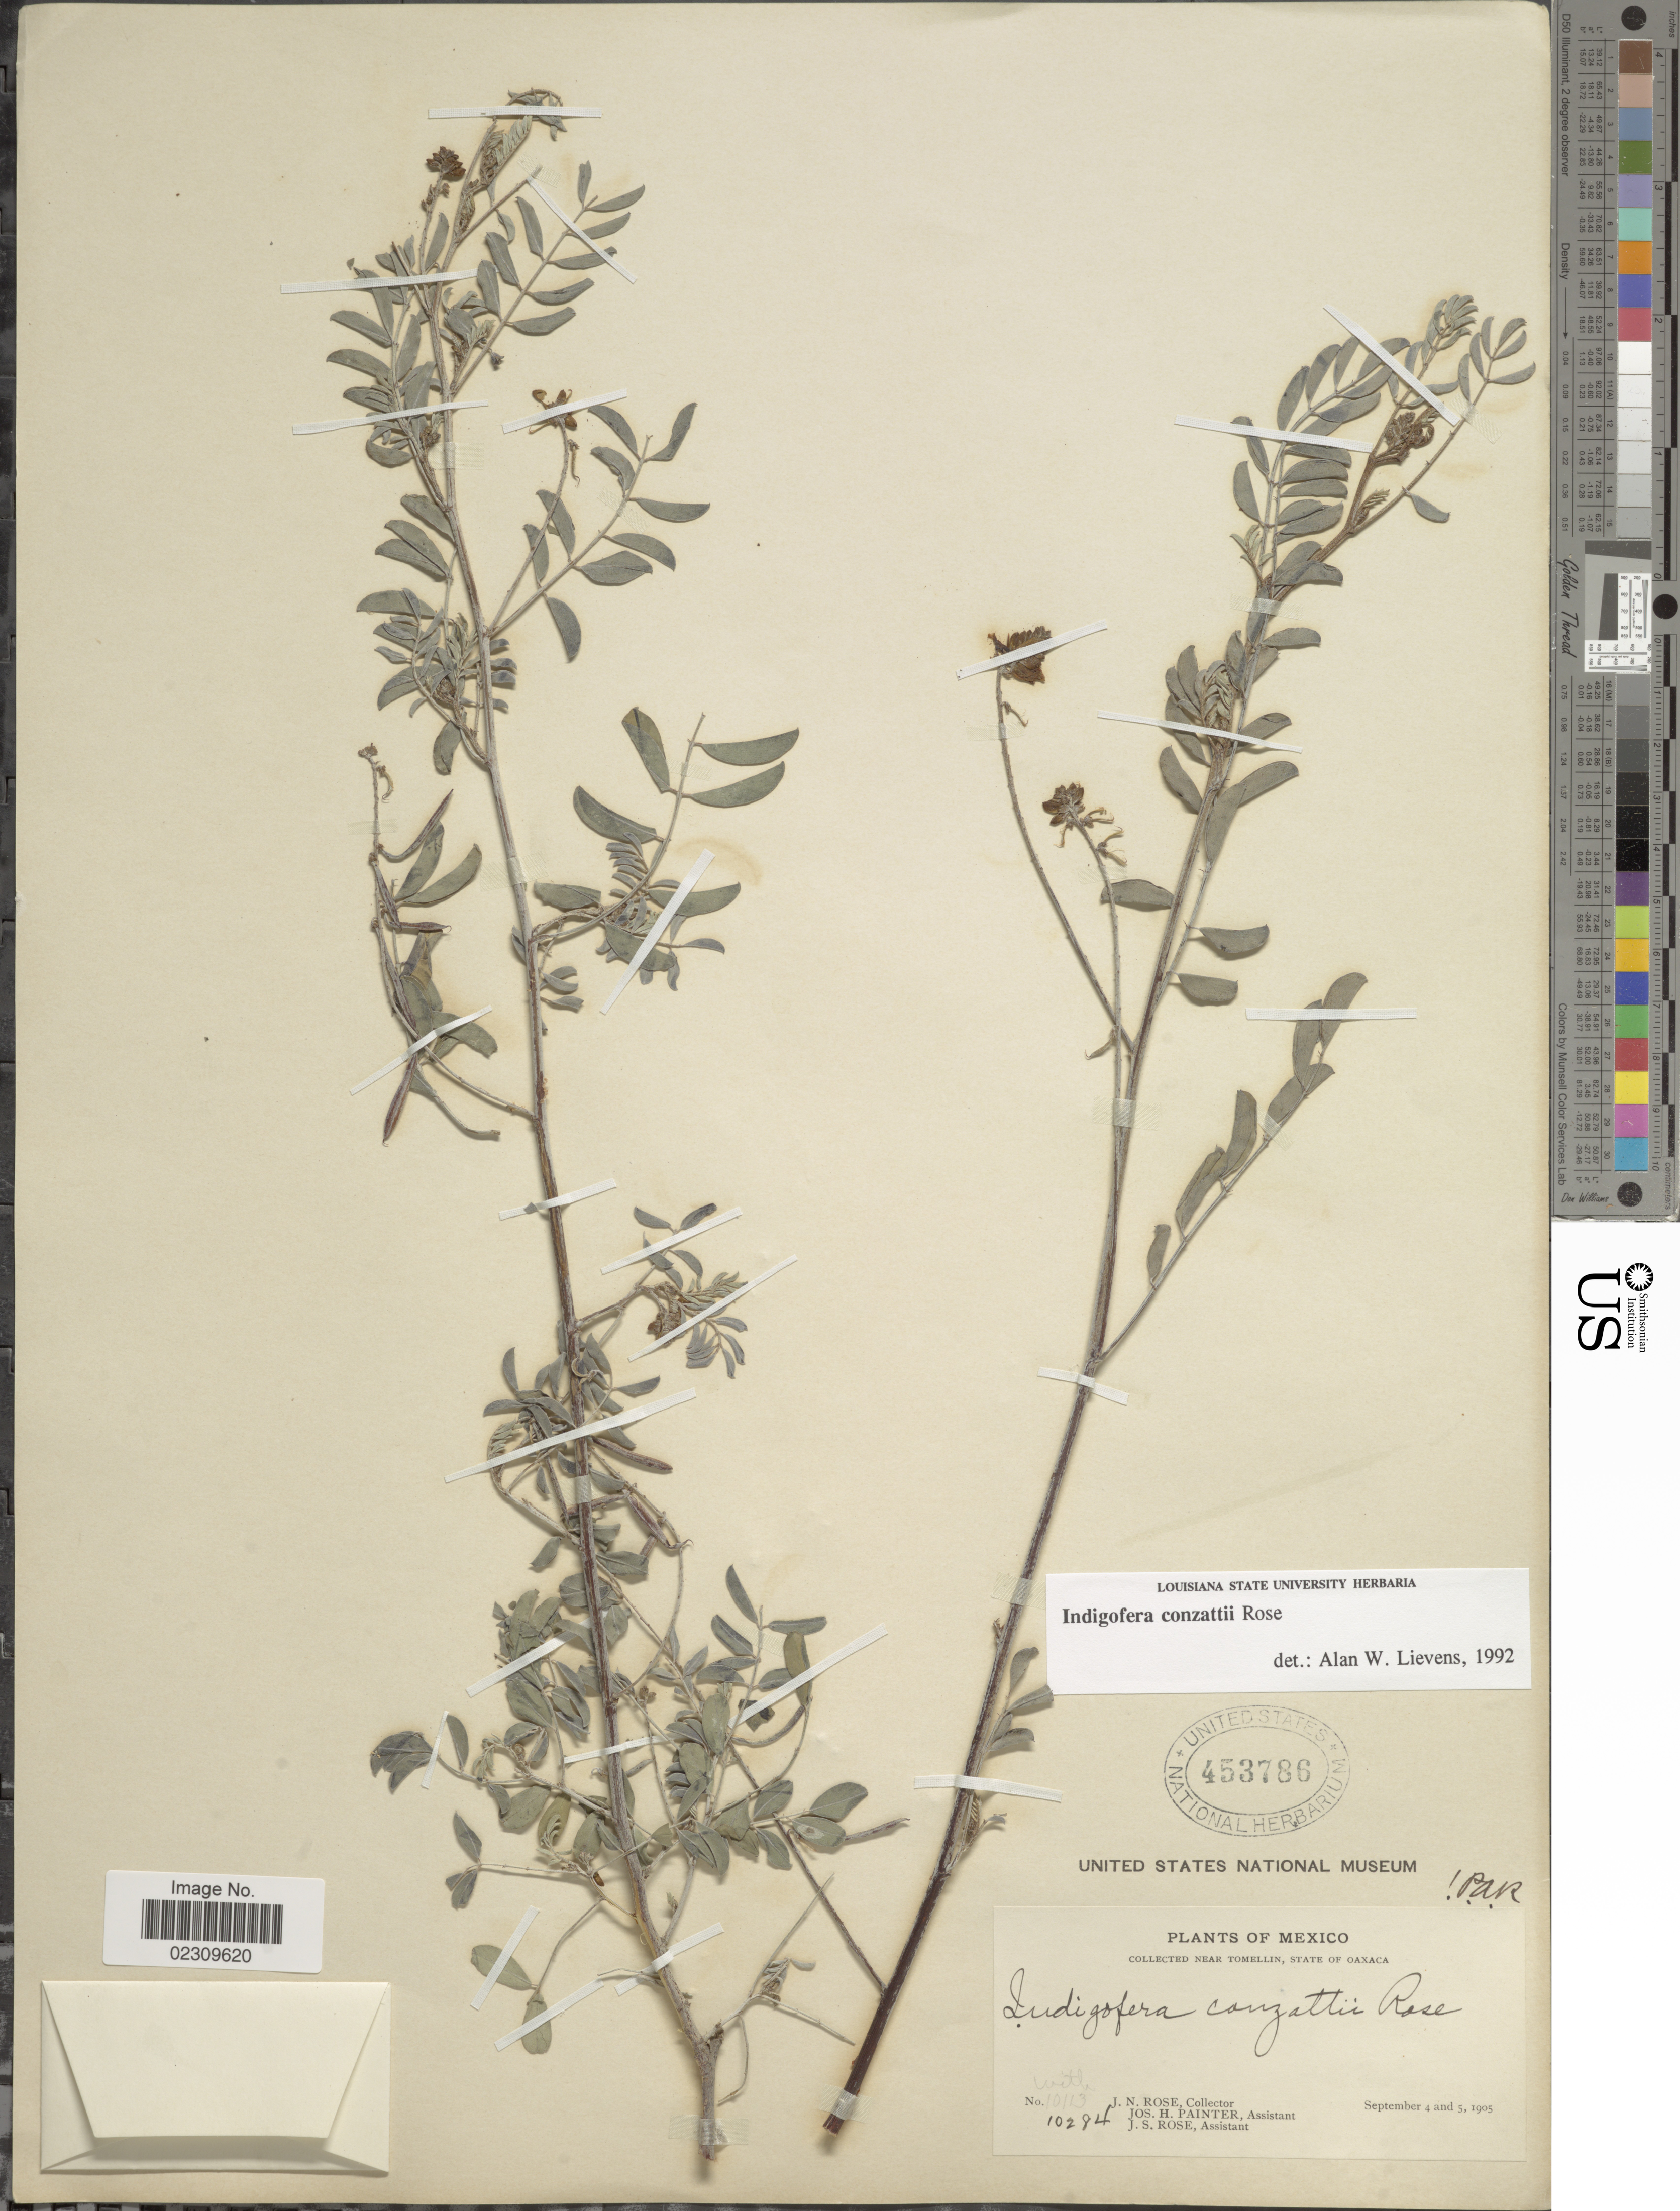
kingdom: Plantae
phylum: Tracheophyta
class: Magnoliopsida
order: Fabales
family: Fabaceae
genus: Indigofera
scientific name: Indigofera conzattii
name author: Rose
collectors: J. N. Rose, J. H. Painter & J. S. Rose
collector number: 10284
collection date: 1905-09-04/1905-09-05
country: Mexico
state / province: Oaxaca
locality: Near Tomellin, State of Oaxaca.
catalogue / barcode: US 453786